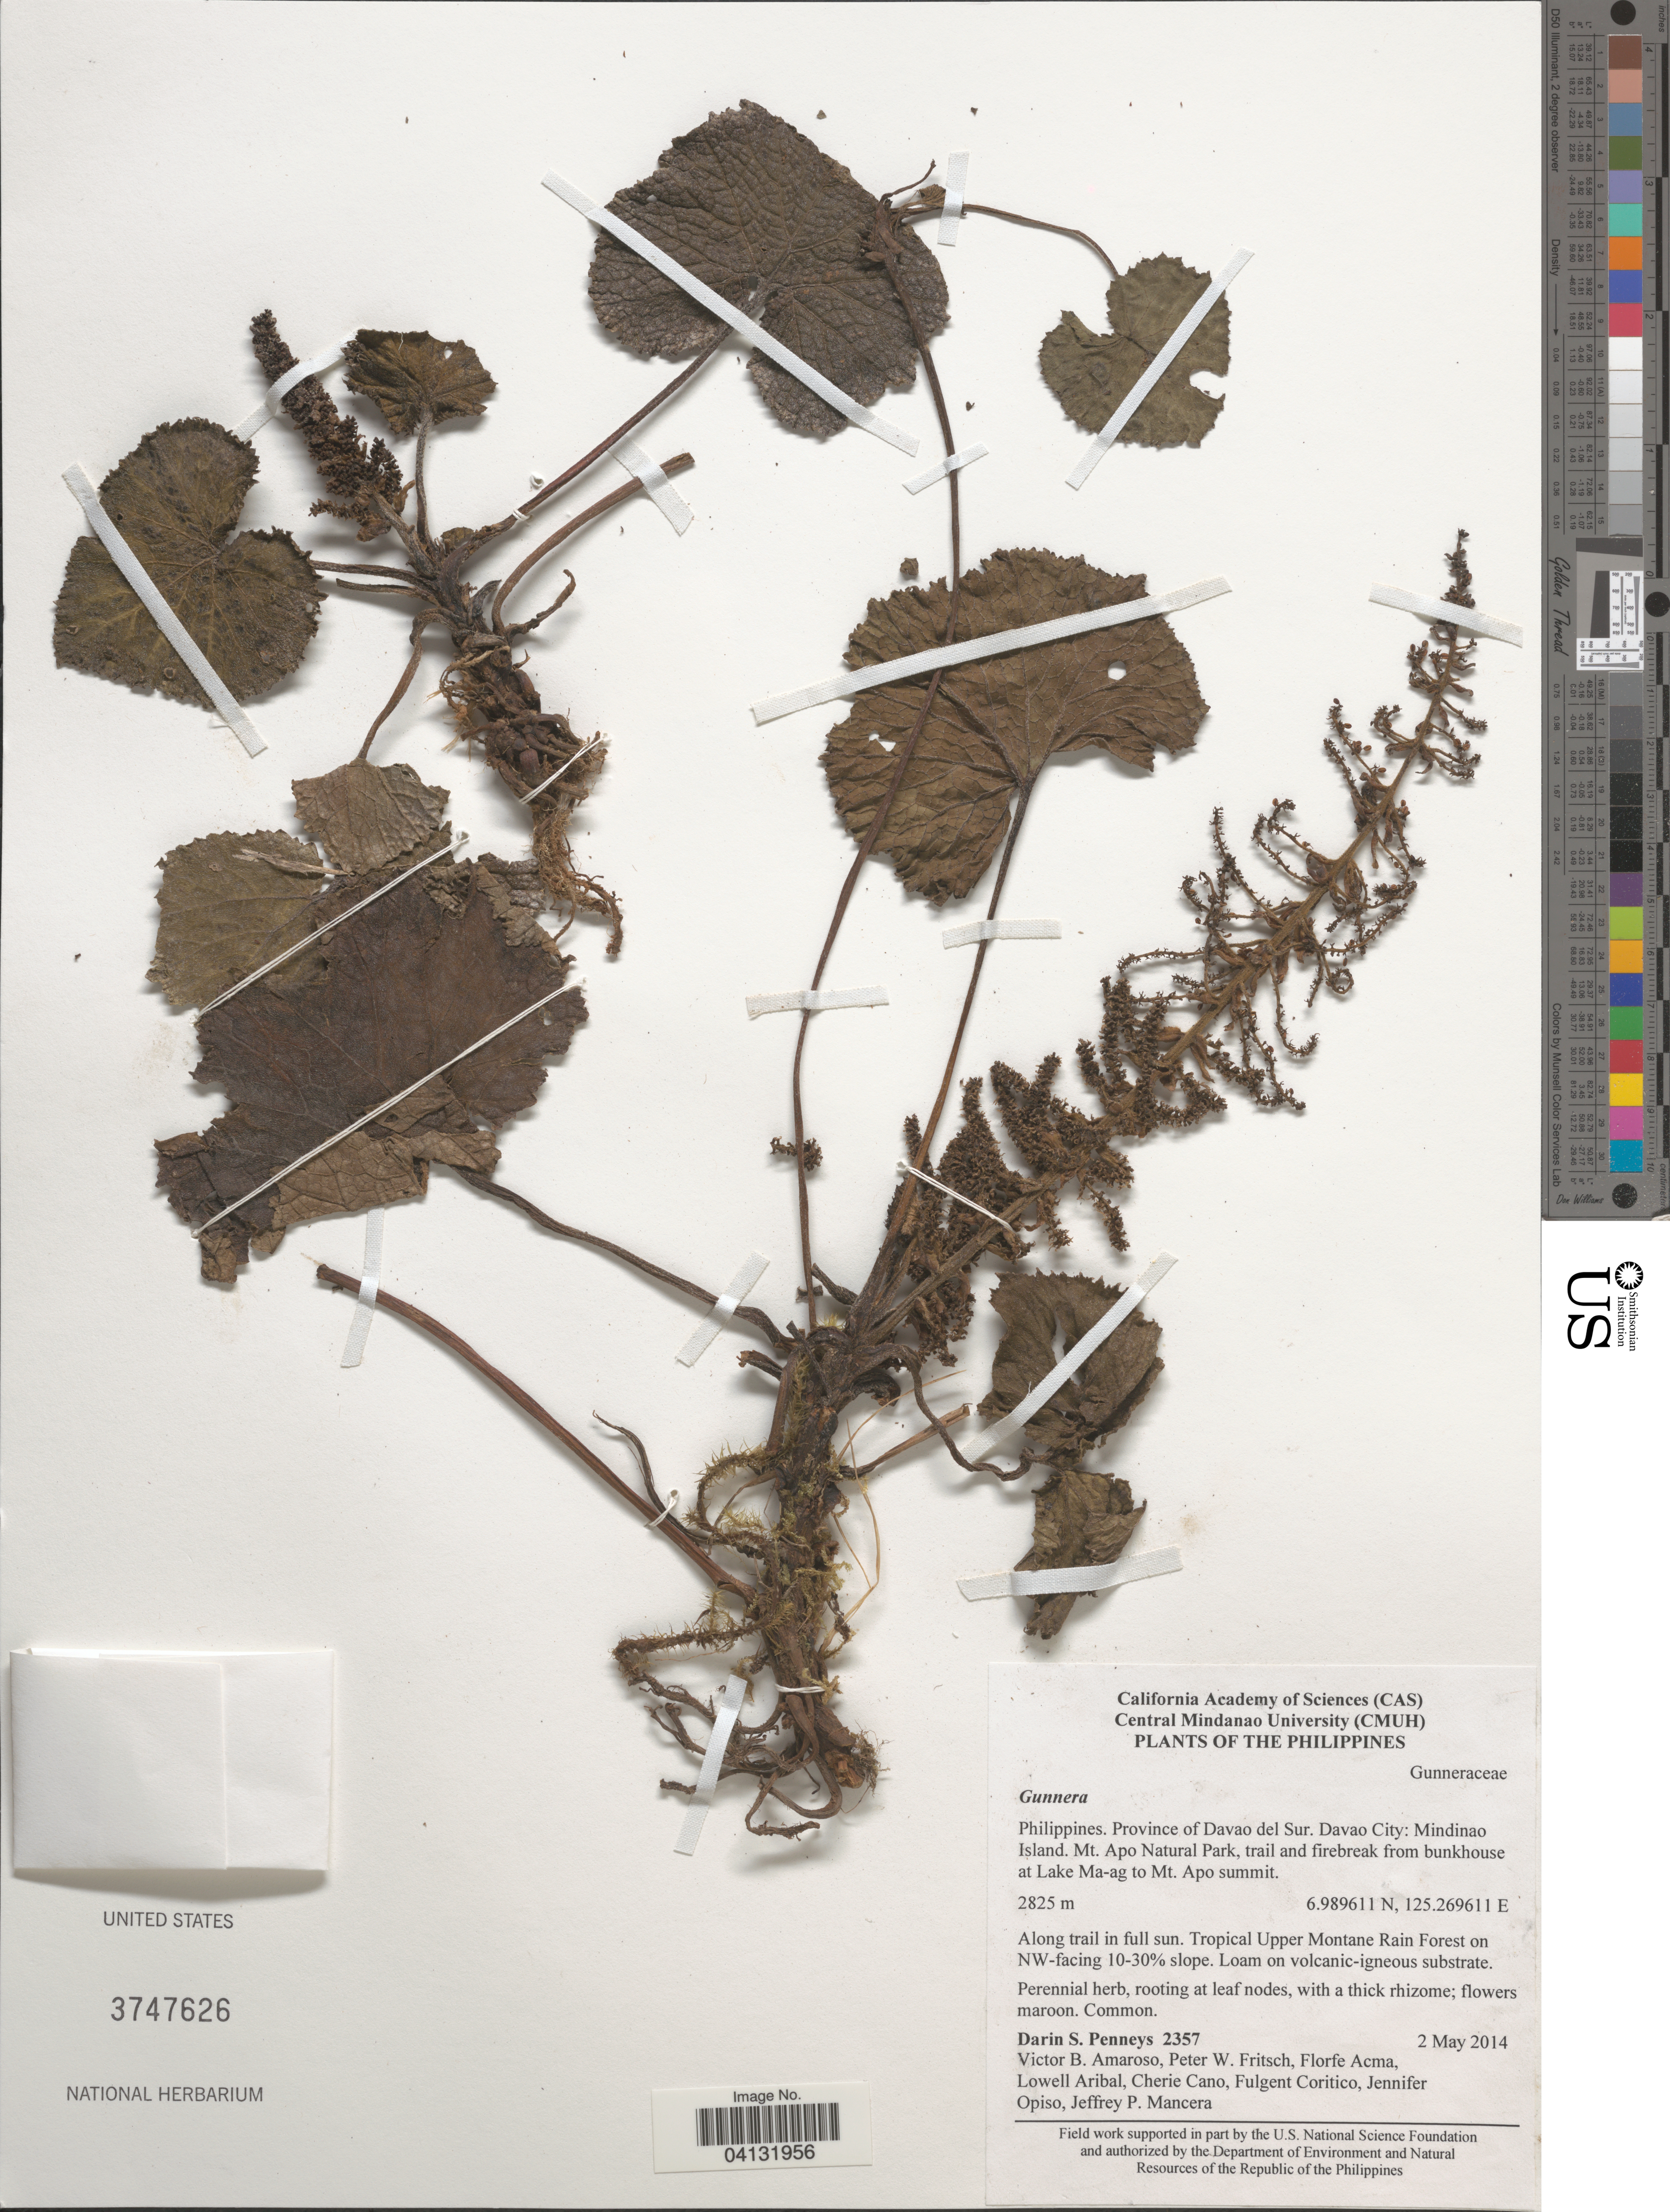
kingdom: Plantae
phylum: Tracheophyta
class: Magnoliopsida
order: Gunnerales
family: Gunneraceae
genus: Gunnera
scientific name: Gunnera sp.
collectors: D. S. Penneys, V. Amoroso, P. W. Fritsch, F. Acma & et al.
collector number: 2357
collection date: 2014-05-02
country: Philippines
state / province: Davao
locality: Province of Davao del Sur. Davao City: Mindinao Island. Mt. Apo Natural Park, trail and firebreak from bunkhouse at Lake Ma-ag to Mt. Apo summit. Tropical Upper Montane Rain Forest on NW-facing 10-30% slope.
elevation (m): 2825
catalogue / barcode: US 3747626